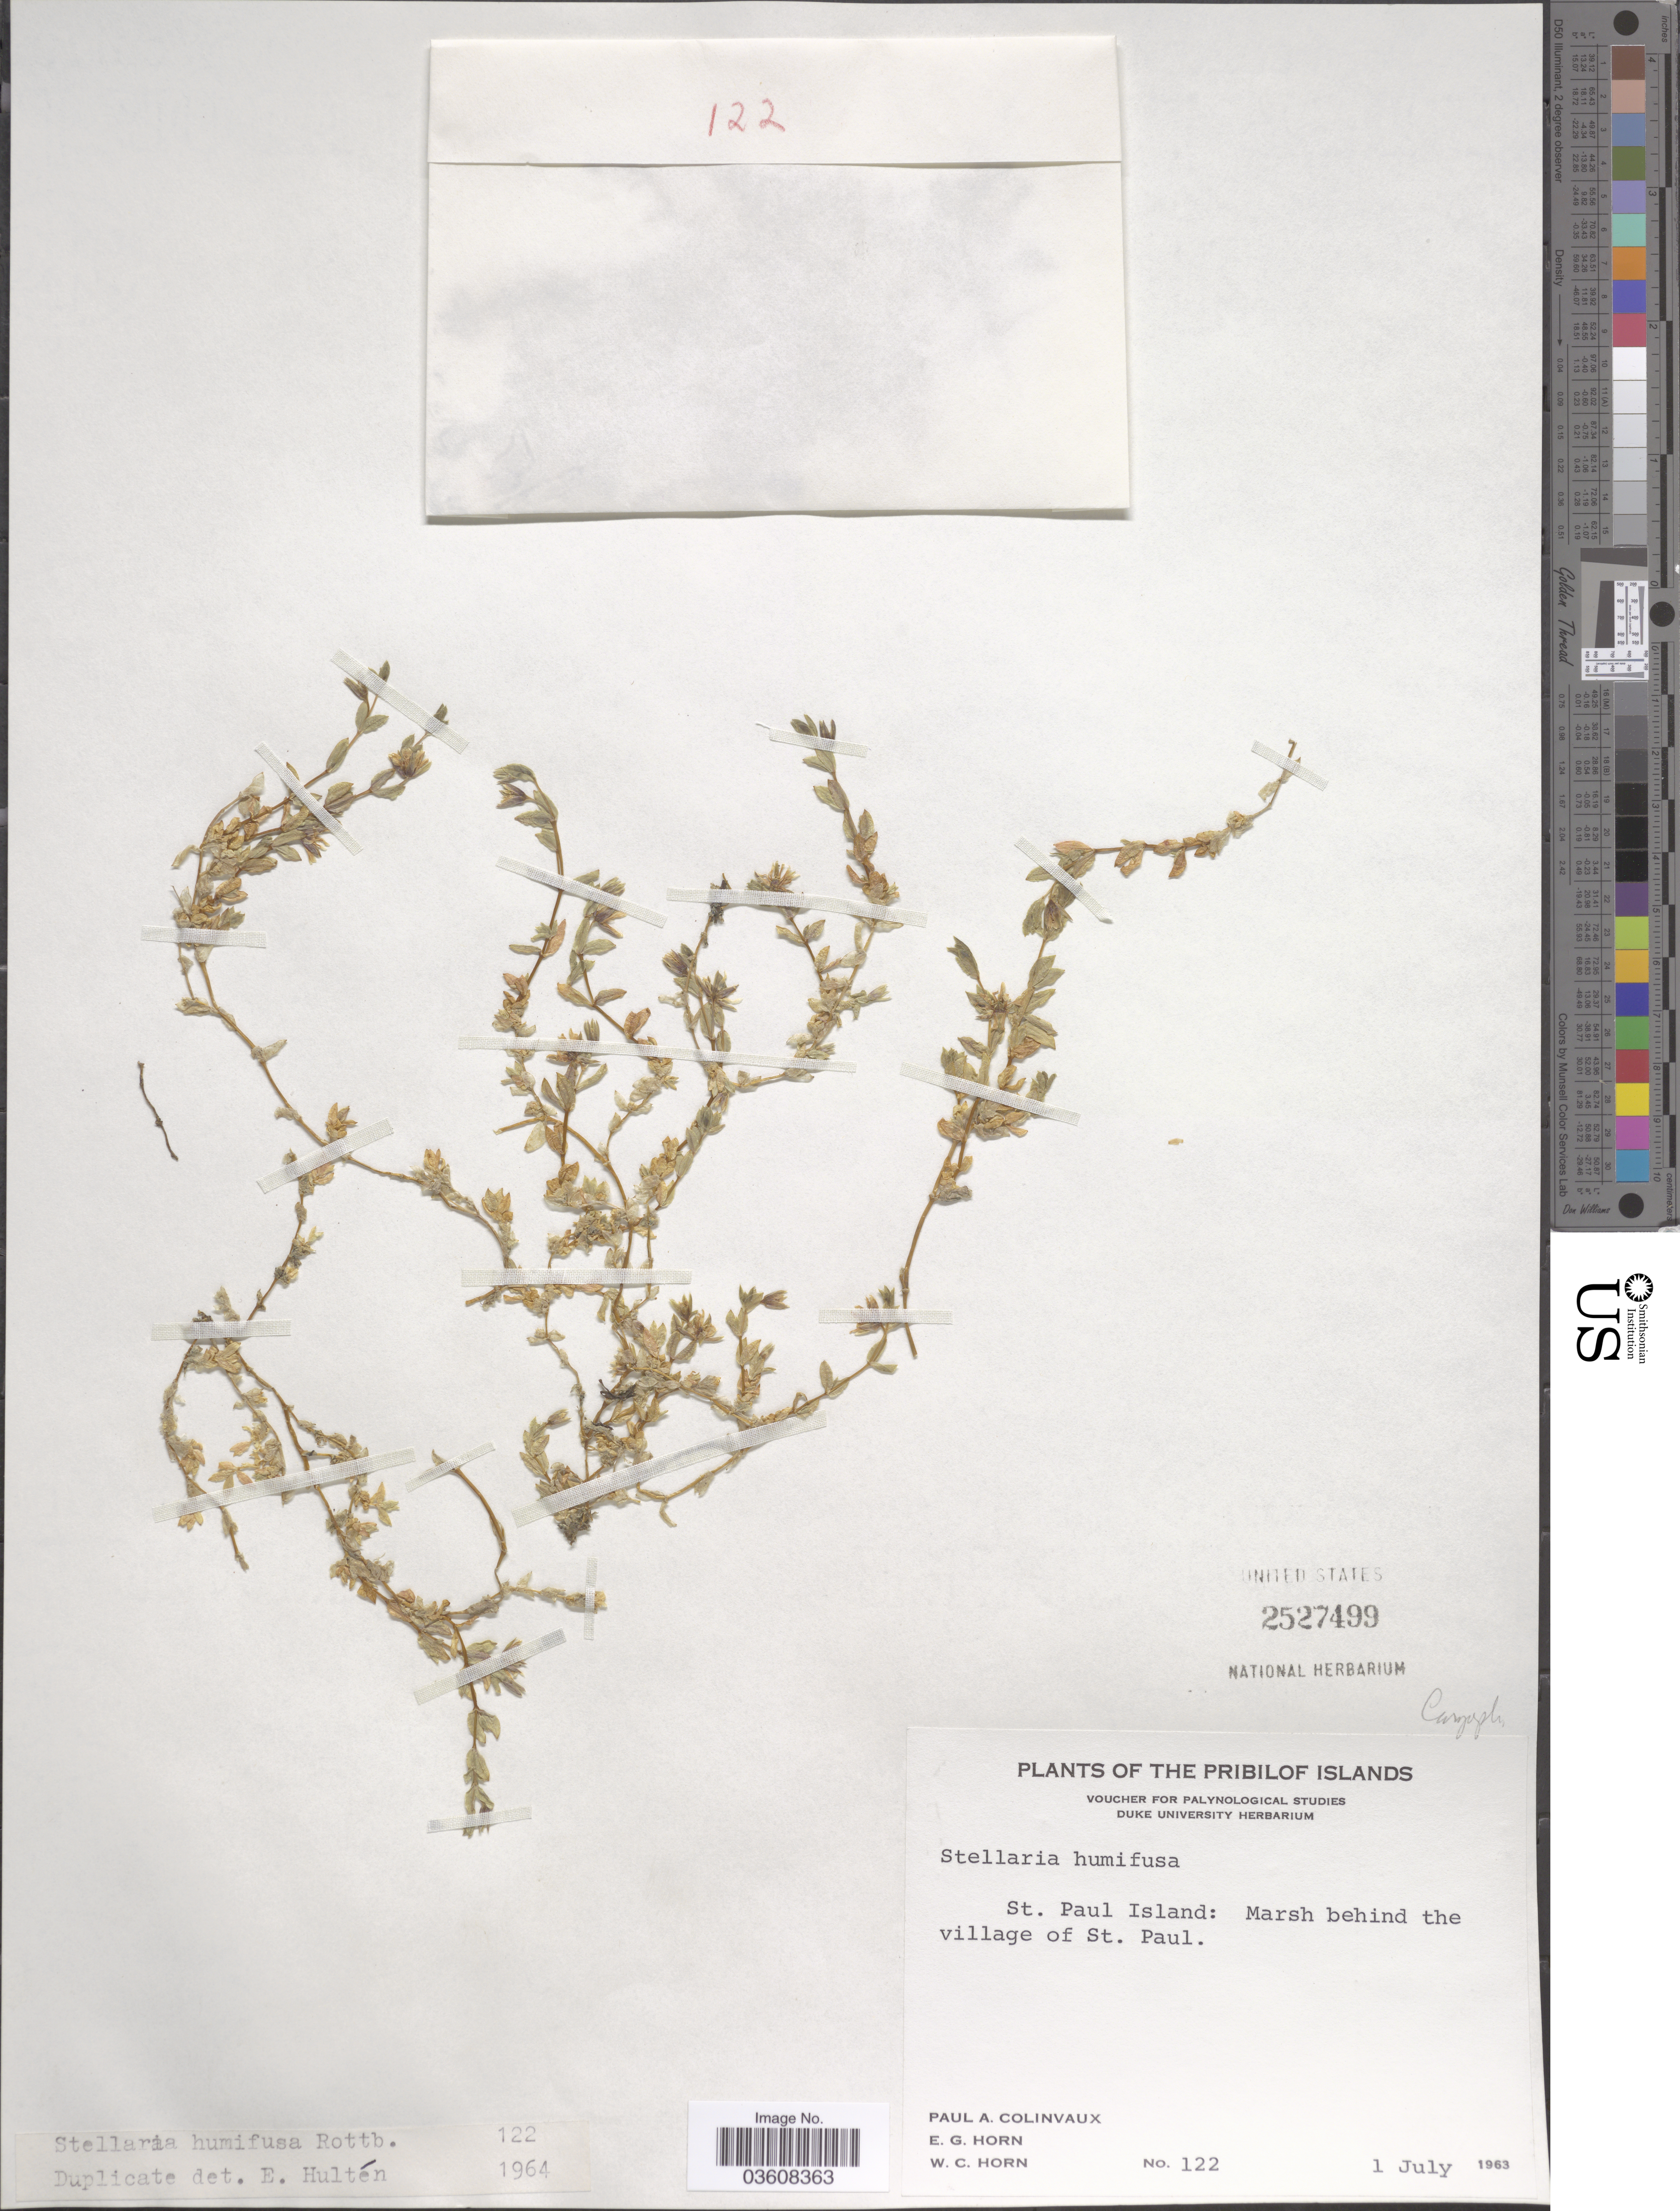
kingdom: Plantae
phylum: Tracheophyta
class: Magnoliopsida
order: Caryophyllales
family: Caryophyllaceae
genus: Stellaria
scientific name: Stellaria humifusa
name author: Rottb.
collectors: P. Colinvaux, E. Horn & W. Horn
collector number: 122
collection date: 1963-07-01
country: United States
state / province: Alaska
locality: Pribilof Islands. St. Paul Island: Marsh behind the village of St. Paul.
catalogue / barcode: US 2527499